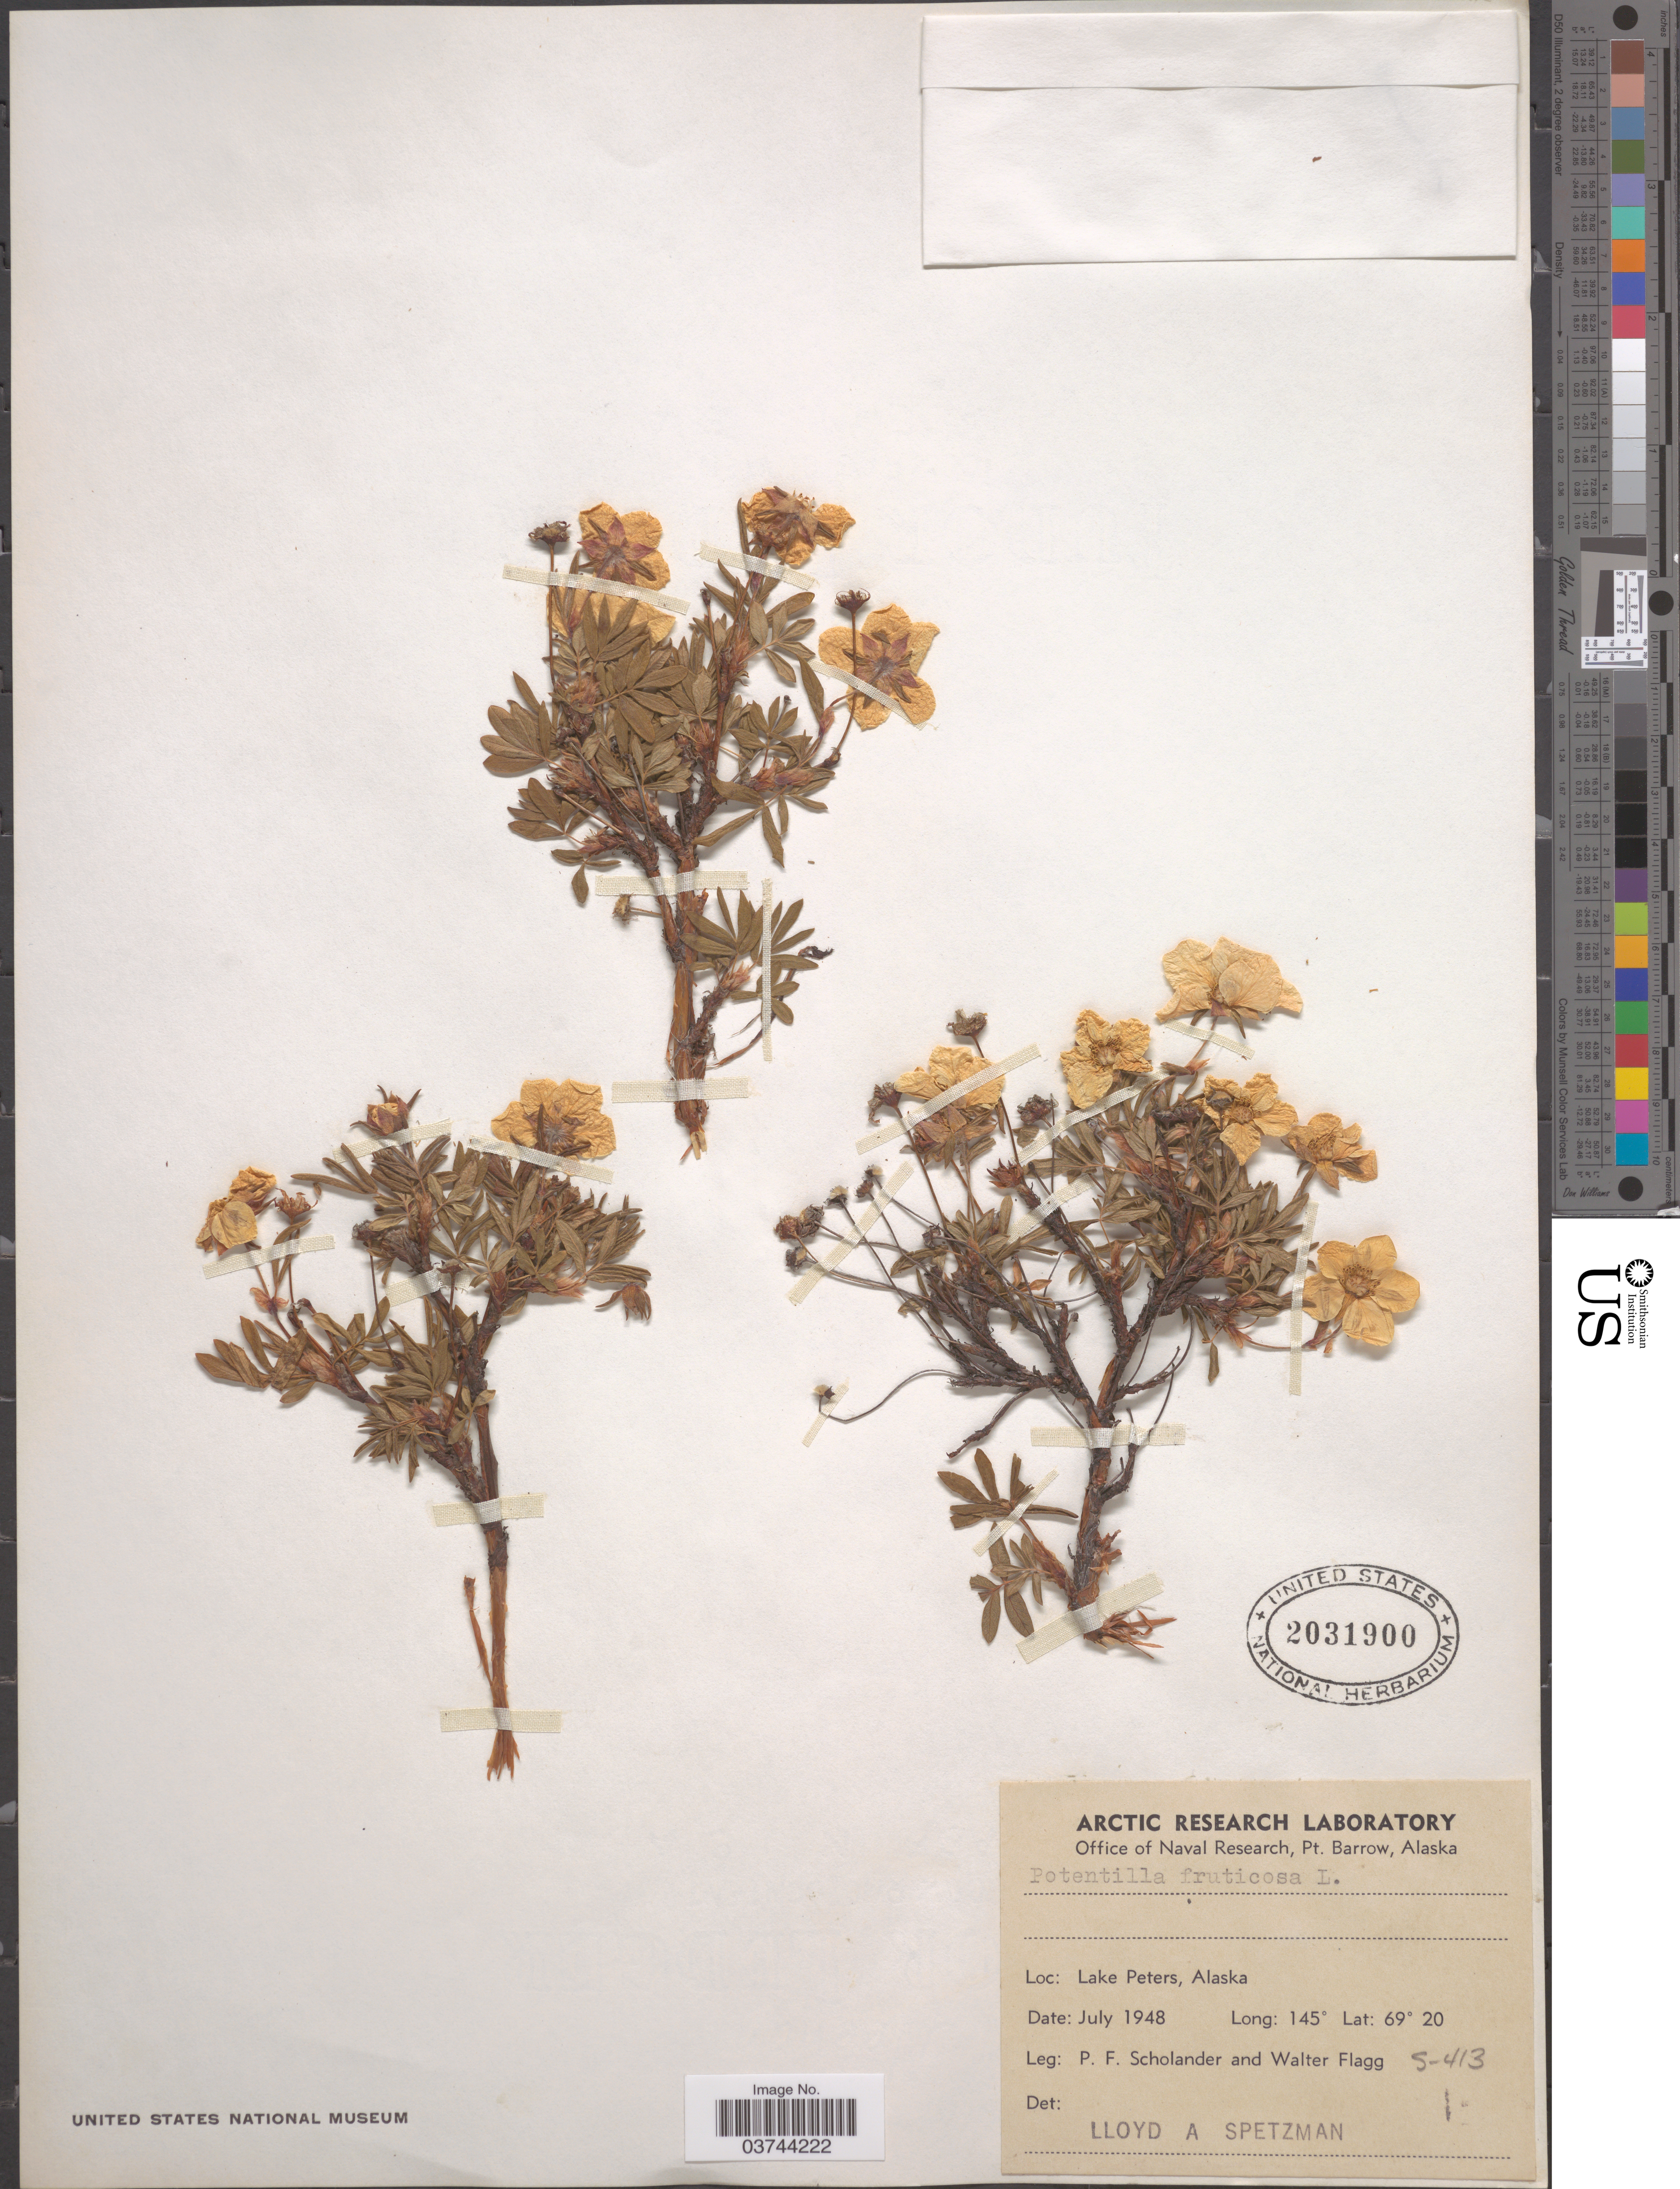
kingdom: Plantae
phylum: Tracheophyta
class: Magnoliopsida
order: Rosales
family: Rosaceae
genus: Dasiphora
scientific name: Dasiphora fruticosa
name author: (L.) Rydb.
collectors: P. Scholander & W. Flagg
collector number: S-413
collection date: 1948-07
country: United States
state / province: Alaska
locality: Lake Peters.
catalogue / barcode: US 2031900